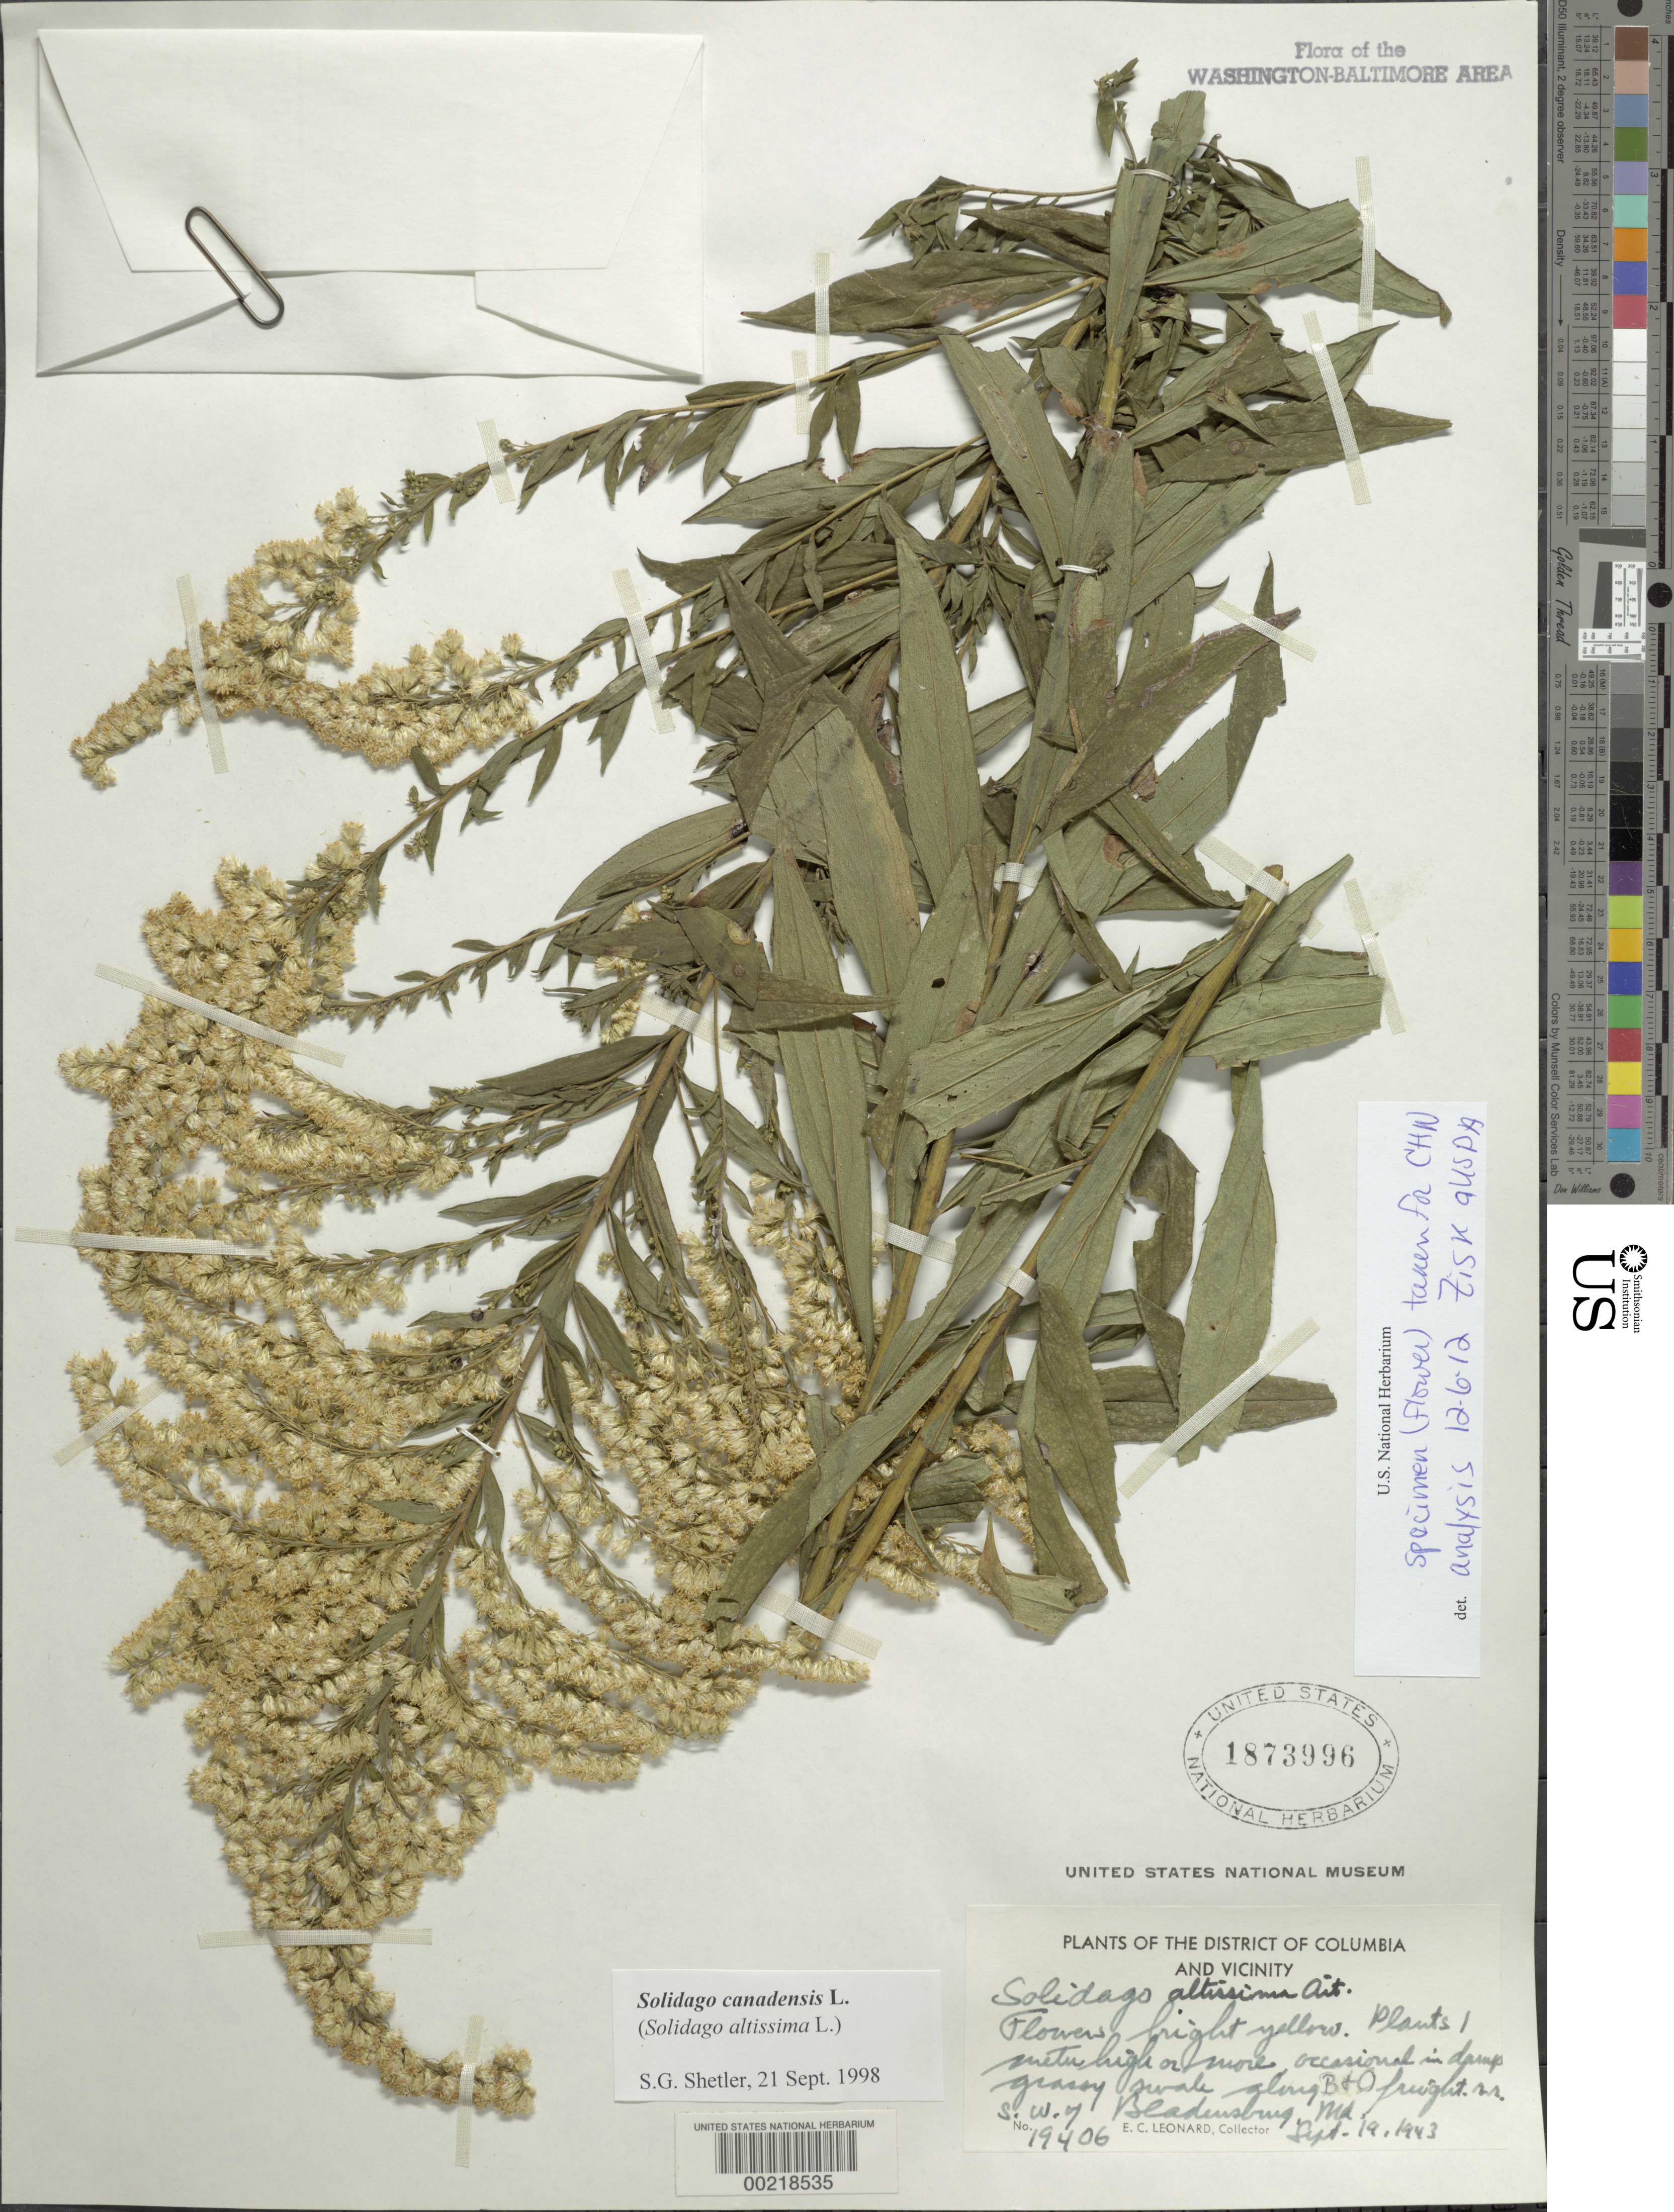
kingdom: Plantae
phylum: Tracheophyta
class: Magnoliopsida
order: Asterales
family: Asteraceae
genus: Solidago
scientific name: Solidago canadensis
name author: L.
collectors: E. C. Leonard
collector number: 19406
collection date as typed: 19 Sep 1943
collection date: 1943-09-19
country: United States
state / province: Maryland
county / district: Prince George's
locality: SW of Bladensburg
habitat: Railroad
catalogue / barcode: US 1873996